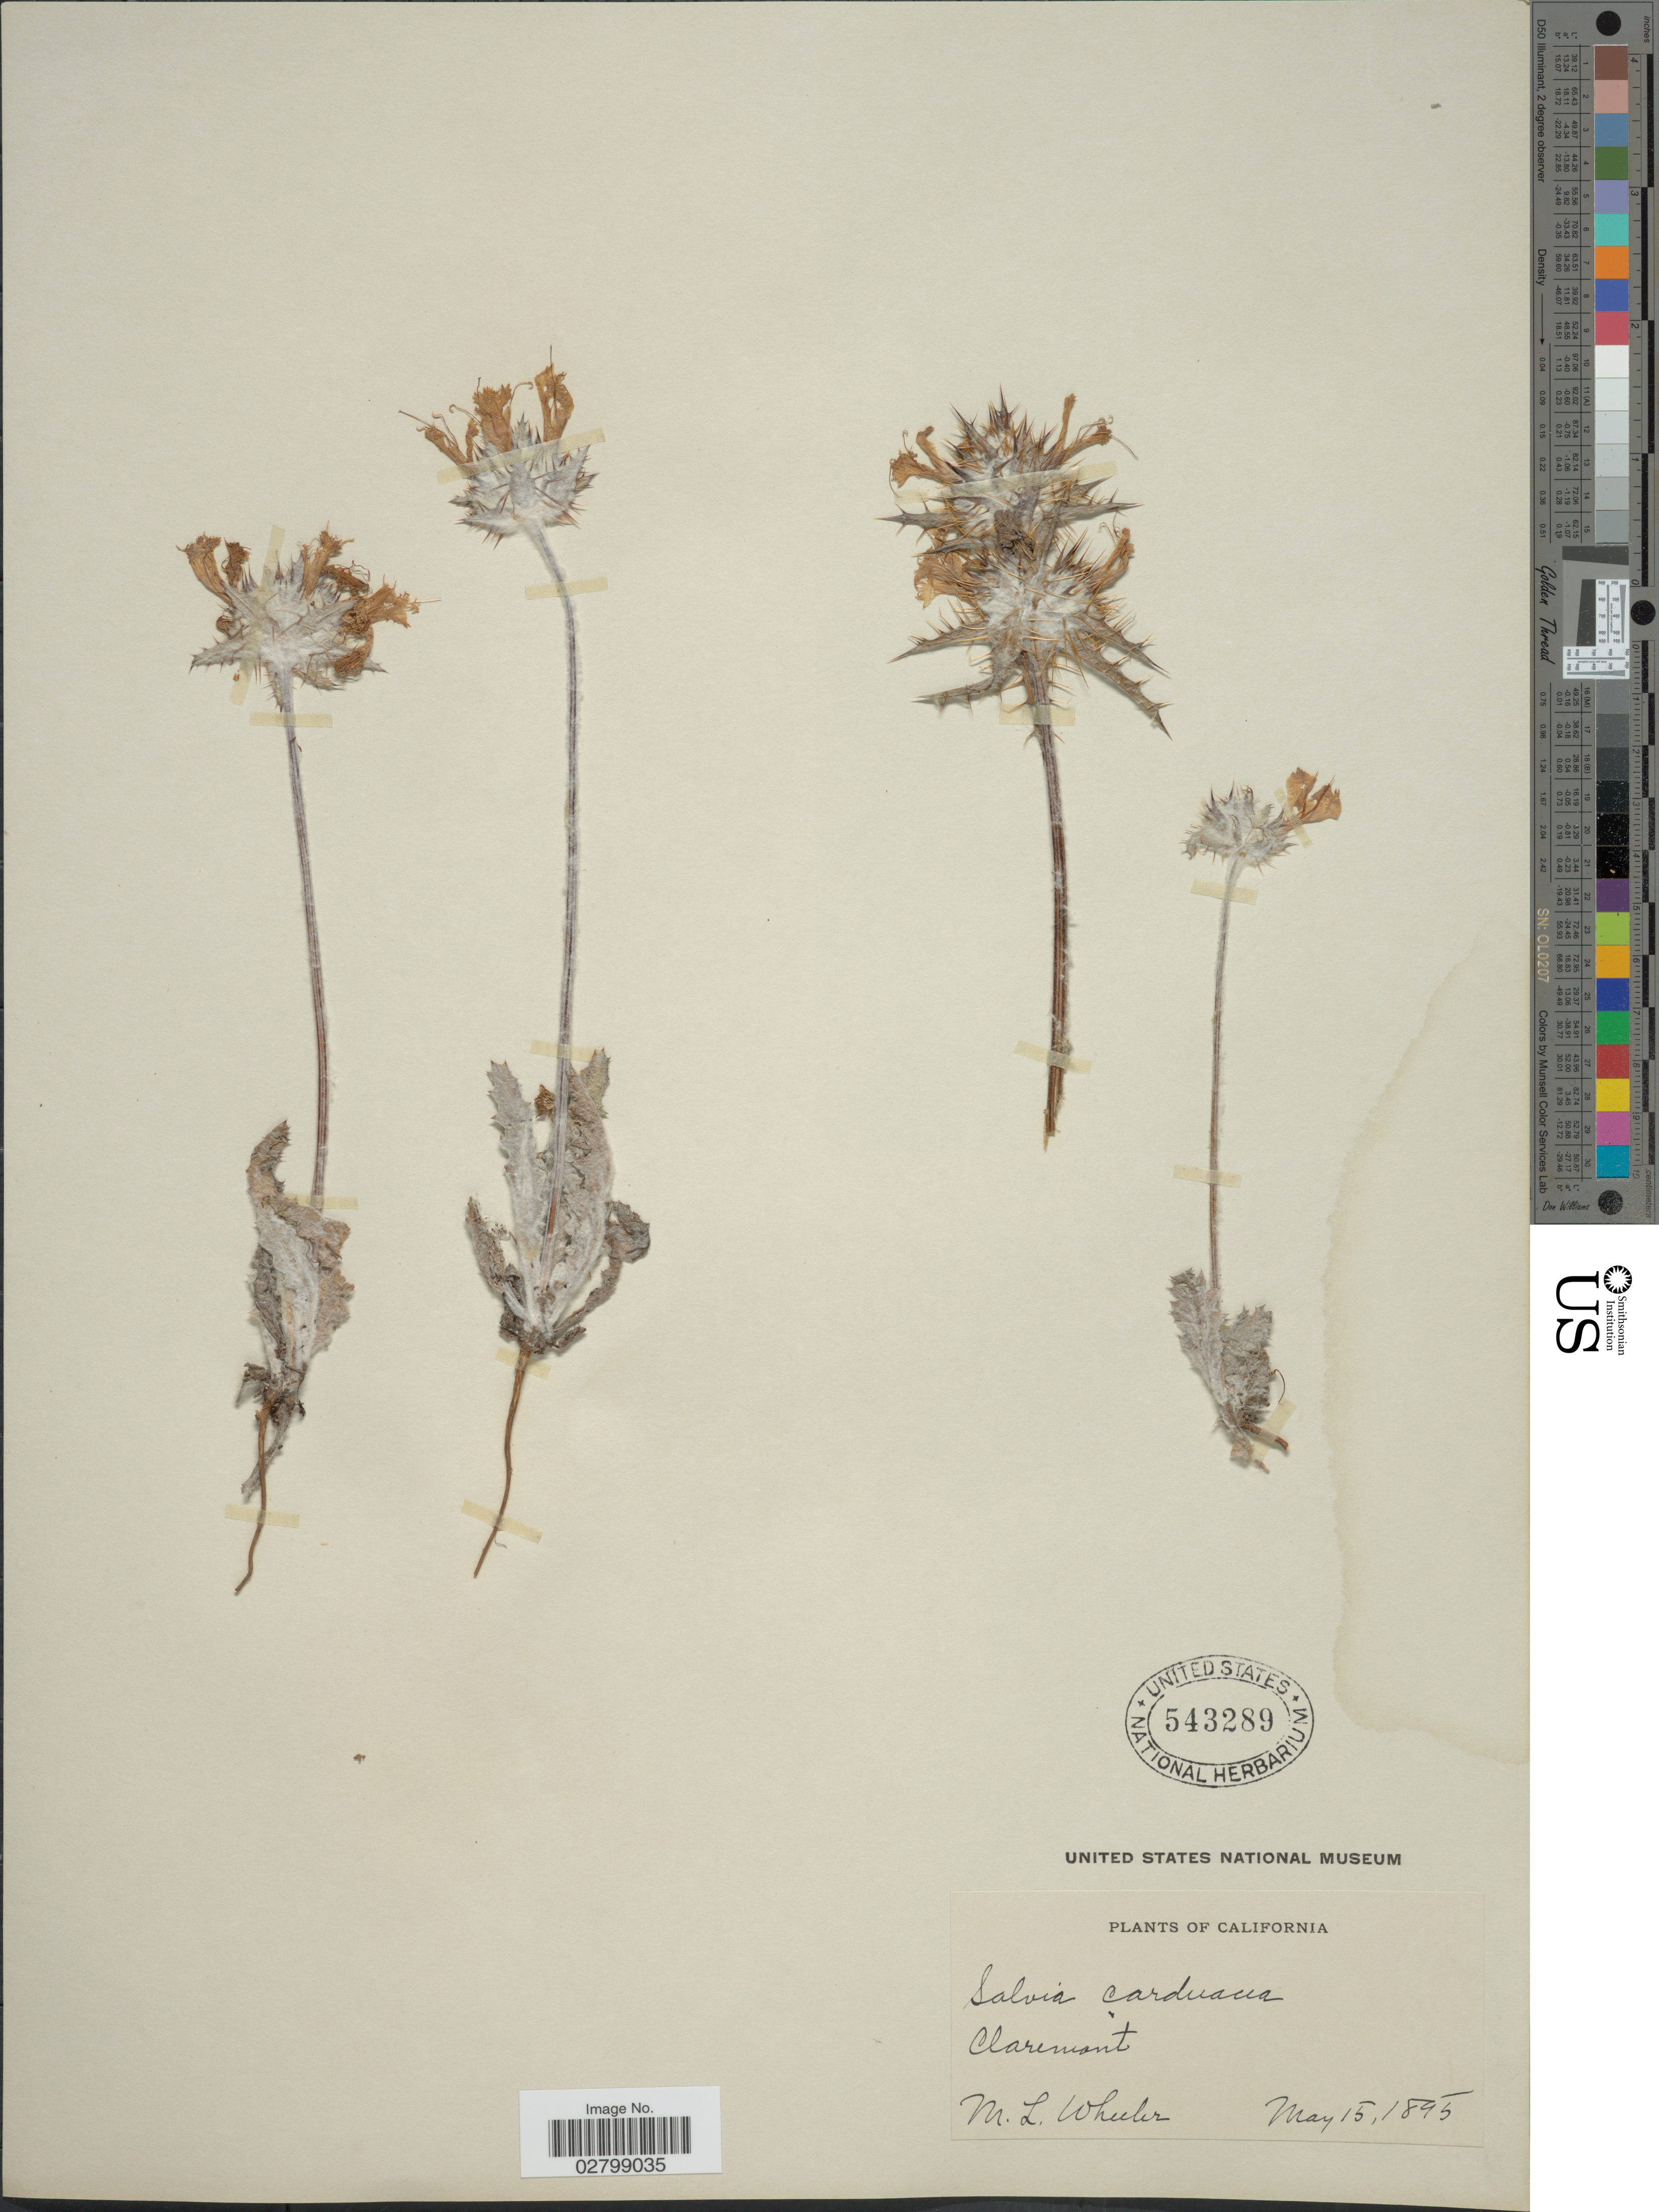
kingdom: Plantae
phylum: Tracheophyta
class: Magnoliopsida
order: Lamiales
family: Lamiaceae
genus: Salvia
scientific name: Salvia carduacea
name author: Benth.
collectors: M. Wheeler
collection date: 1895-05-15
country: United States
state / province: California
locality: Claremont.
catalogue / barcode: US 543289